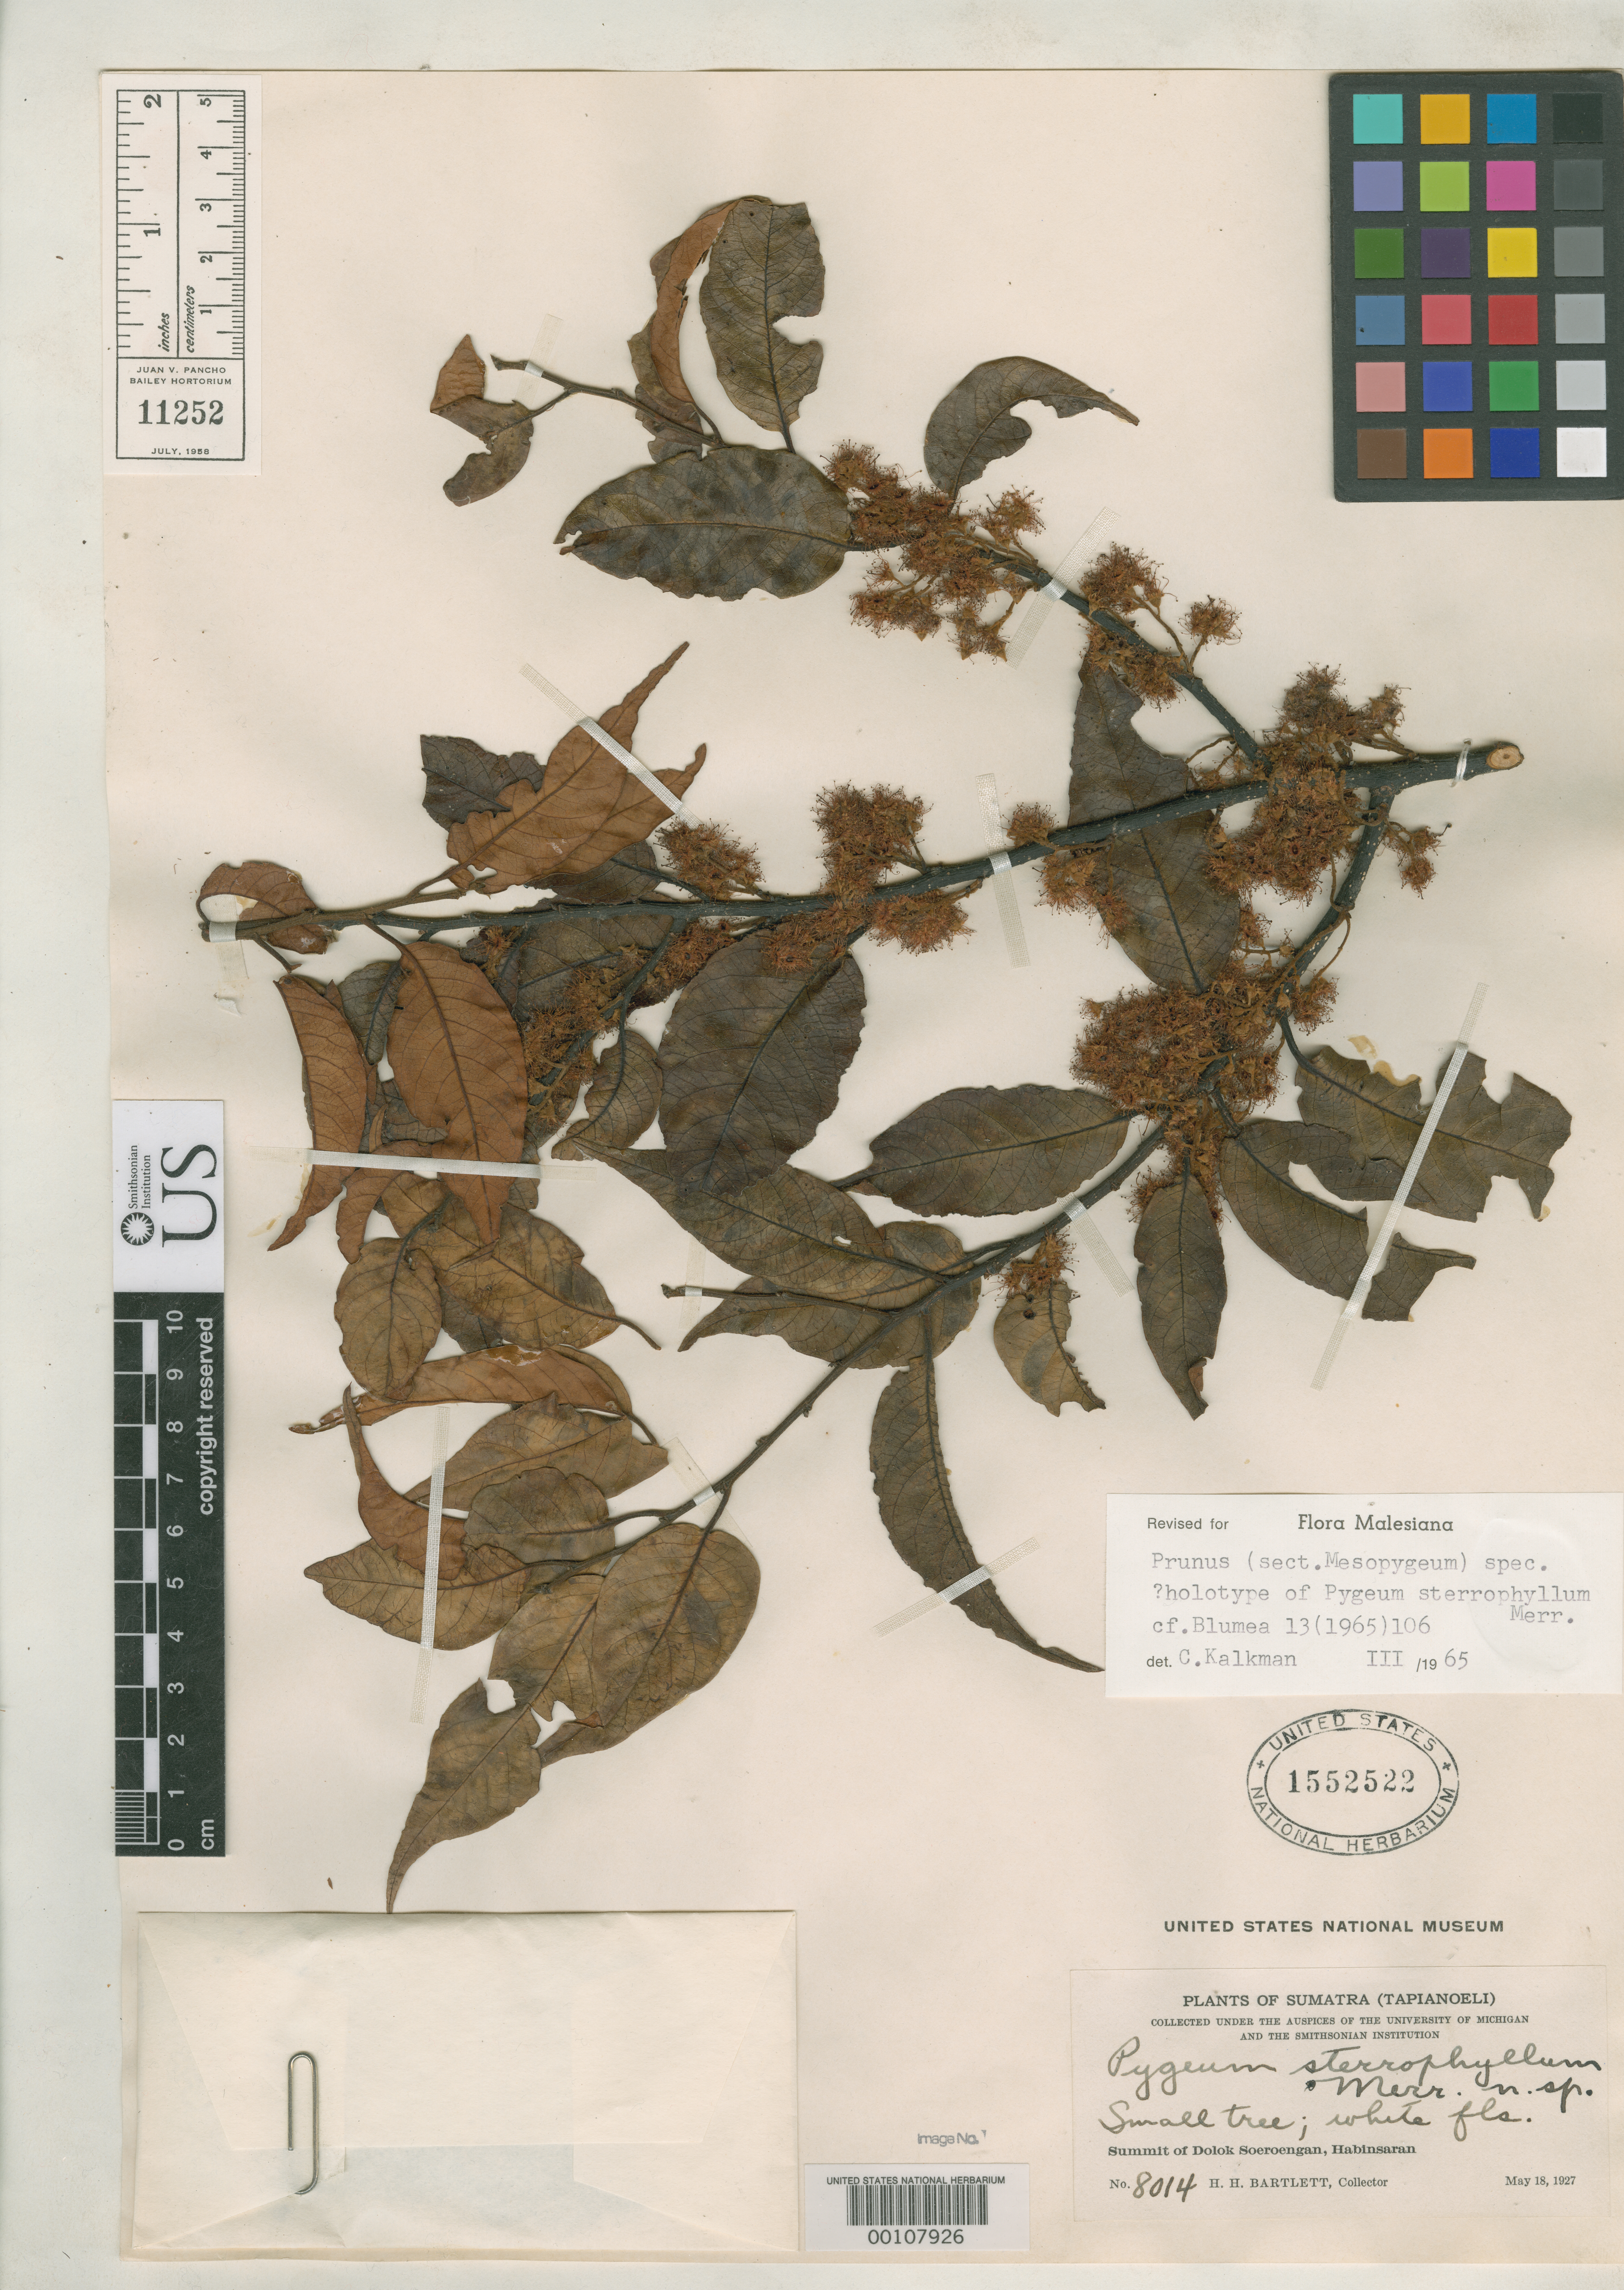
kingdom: Plantae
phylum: Tracheophyta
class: Magnoliopsida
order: Rosales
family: Rosaceae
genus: Pygeum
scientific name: Pygeum sterrophyllum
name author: Merr.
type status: Holotype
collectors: H. H. Bartlett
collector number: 8014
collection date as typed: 18 May 1927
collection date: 1927-05-18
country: Indonesia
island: Sumatra Island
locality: Summit of Dolok Soeroengan, Habinsaran.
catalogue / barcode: US 1552522